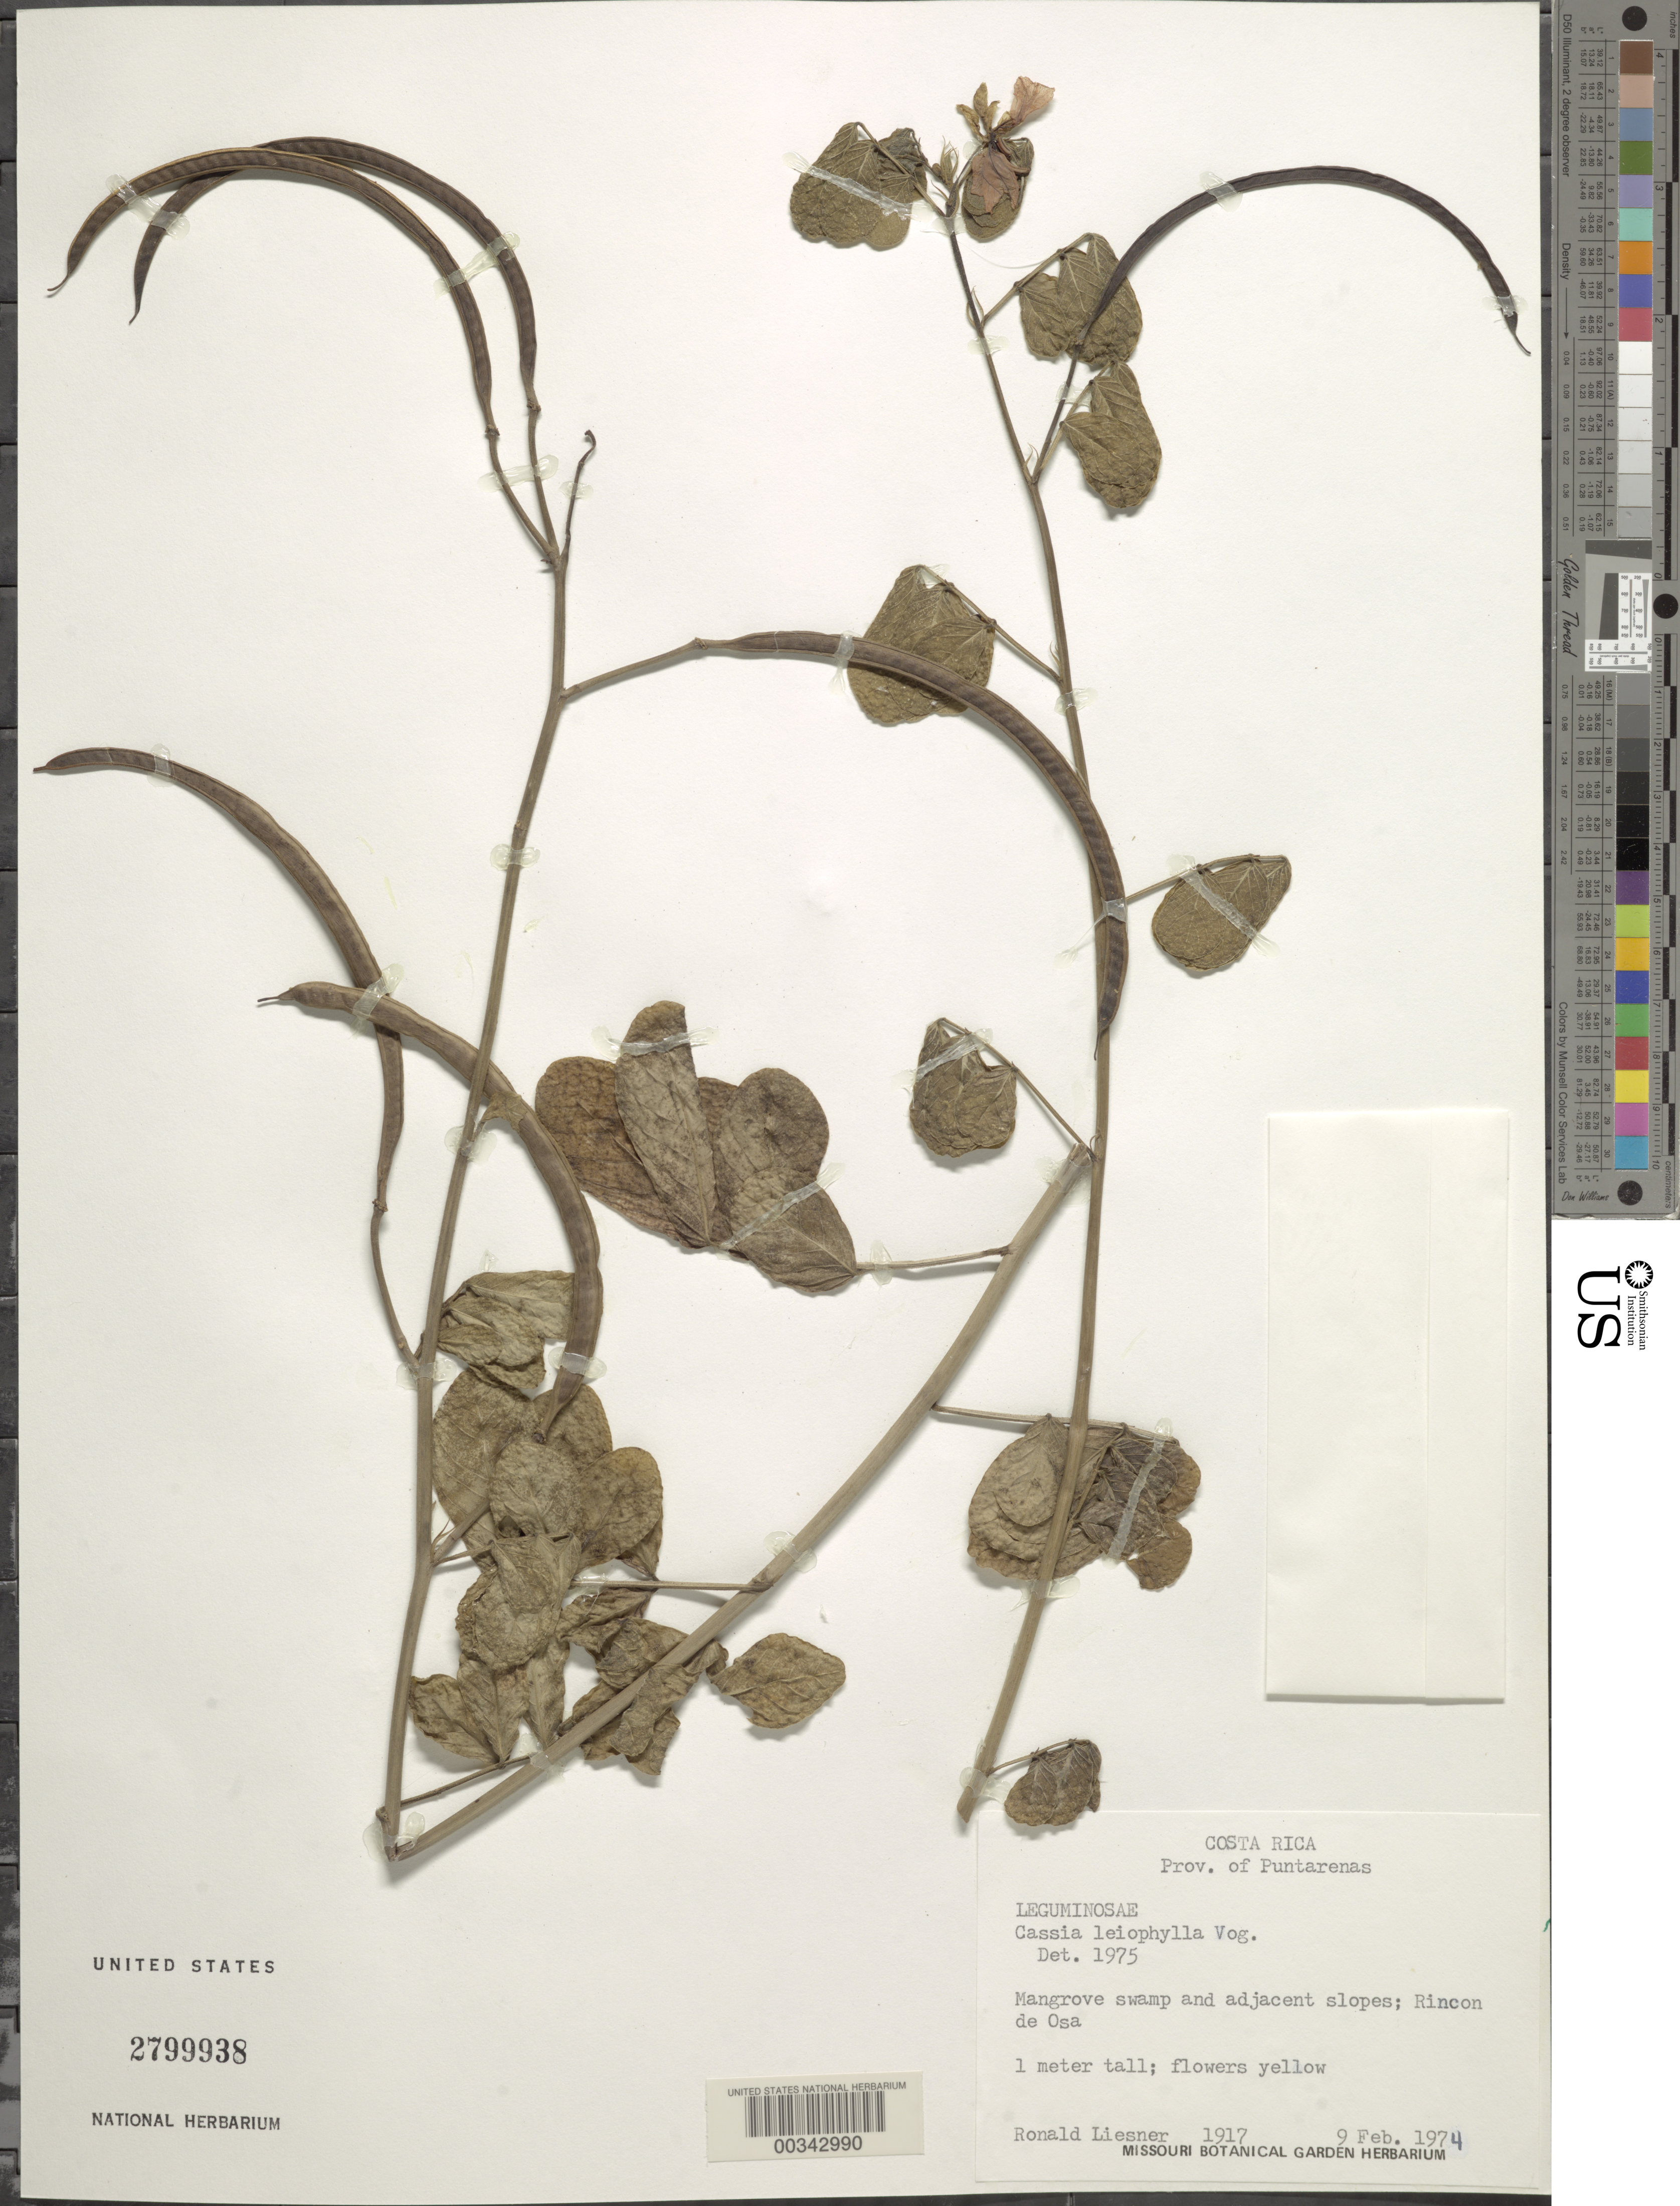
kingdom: Plantae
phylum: Tracheophyta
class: Magnoliopsida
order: Fabales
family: Fabaceae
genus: Senna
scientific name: Senna leiophylla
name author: (Vogel) H.S. Irwin & Barneby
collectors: R. L. Liesner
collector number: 1917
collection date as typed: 09 Feb 1974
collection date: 1974-02-09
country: Costa Rica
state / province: Puntarenas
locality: Rincon de osa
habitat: Mangrove swamp and adjacent slopes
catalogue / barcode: US 2799938